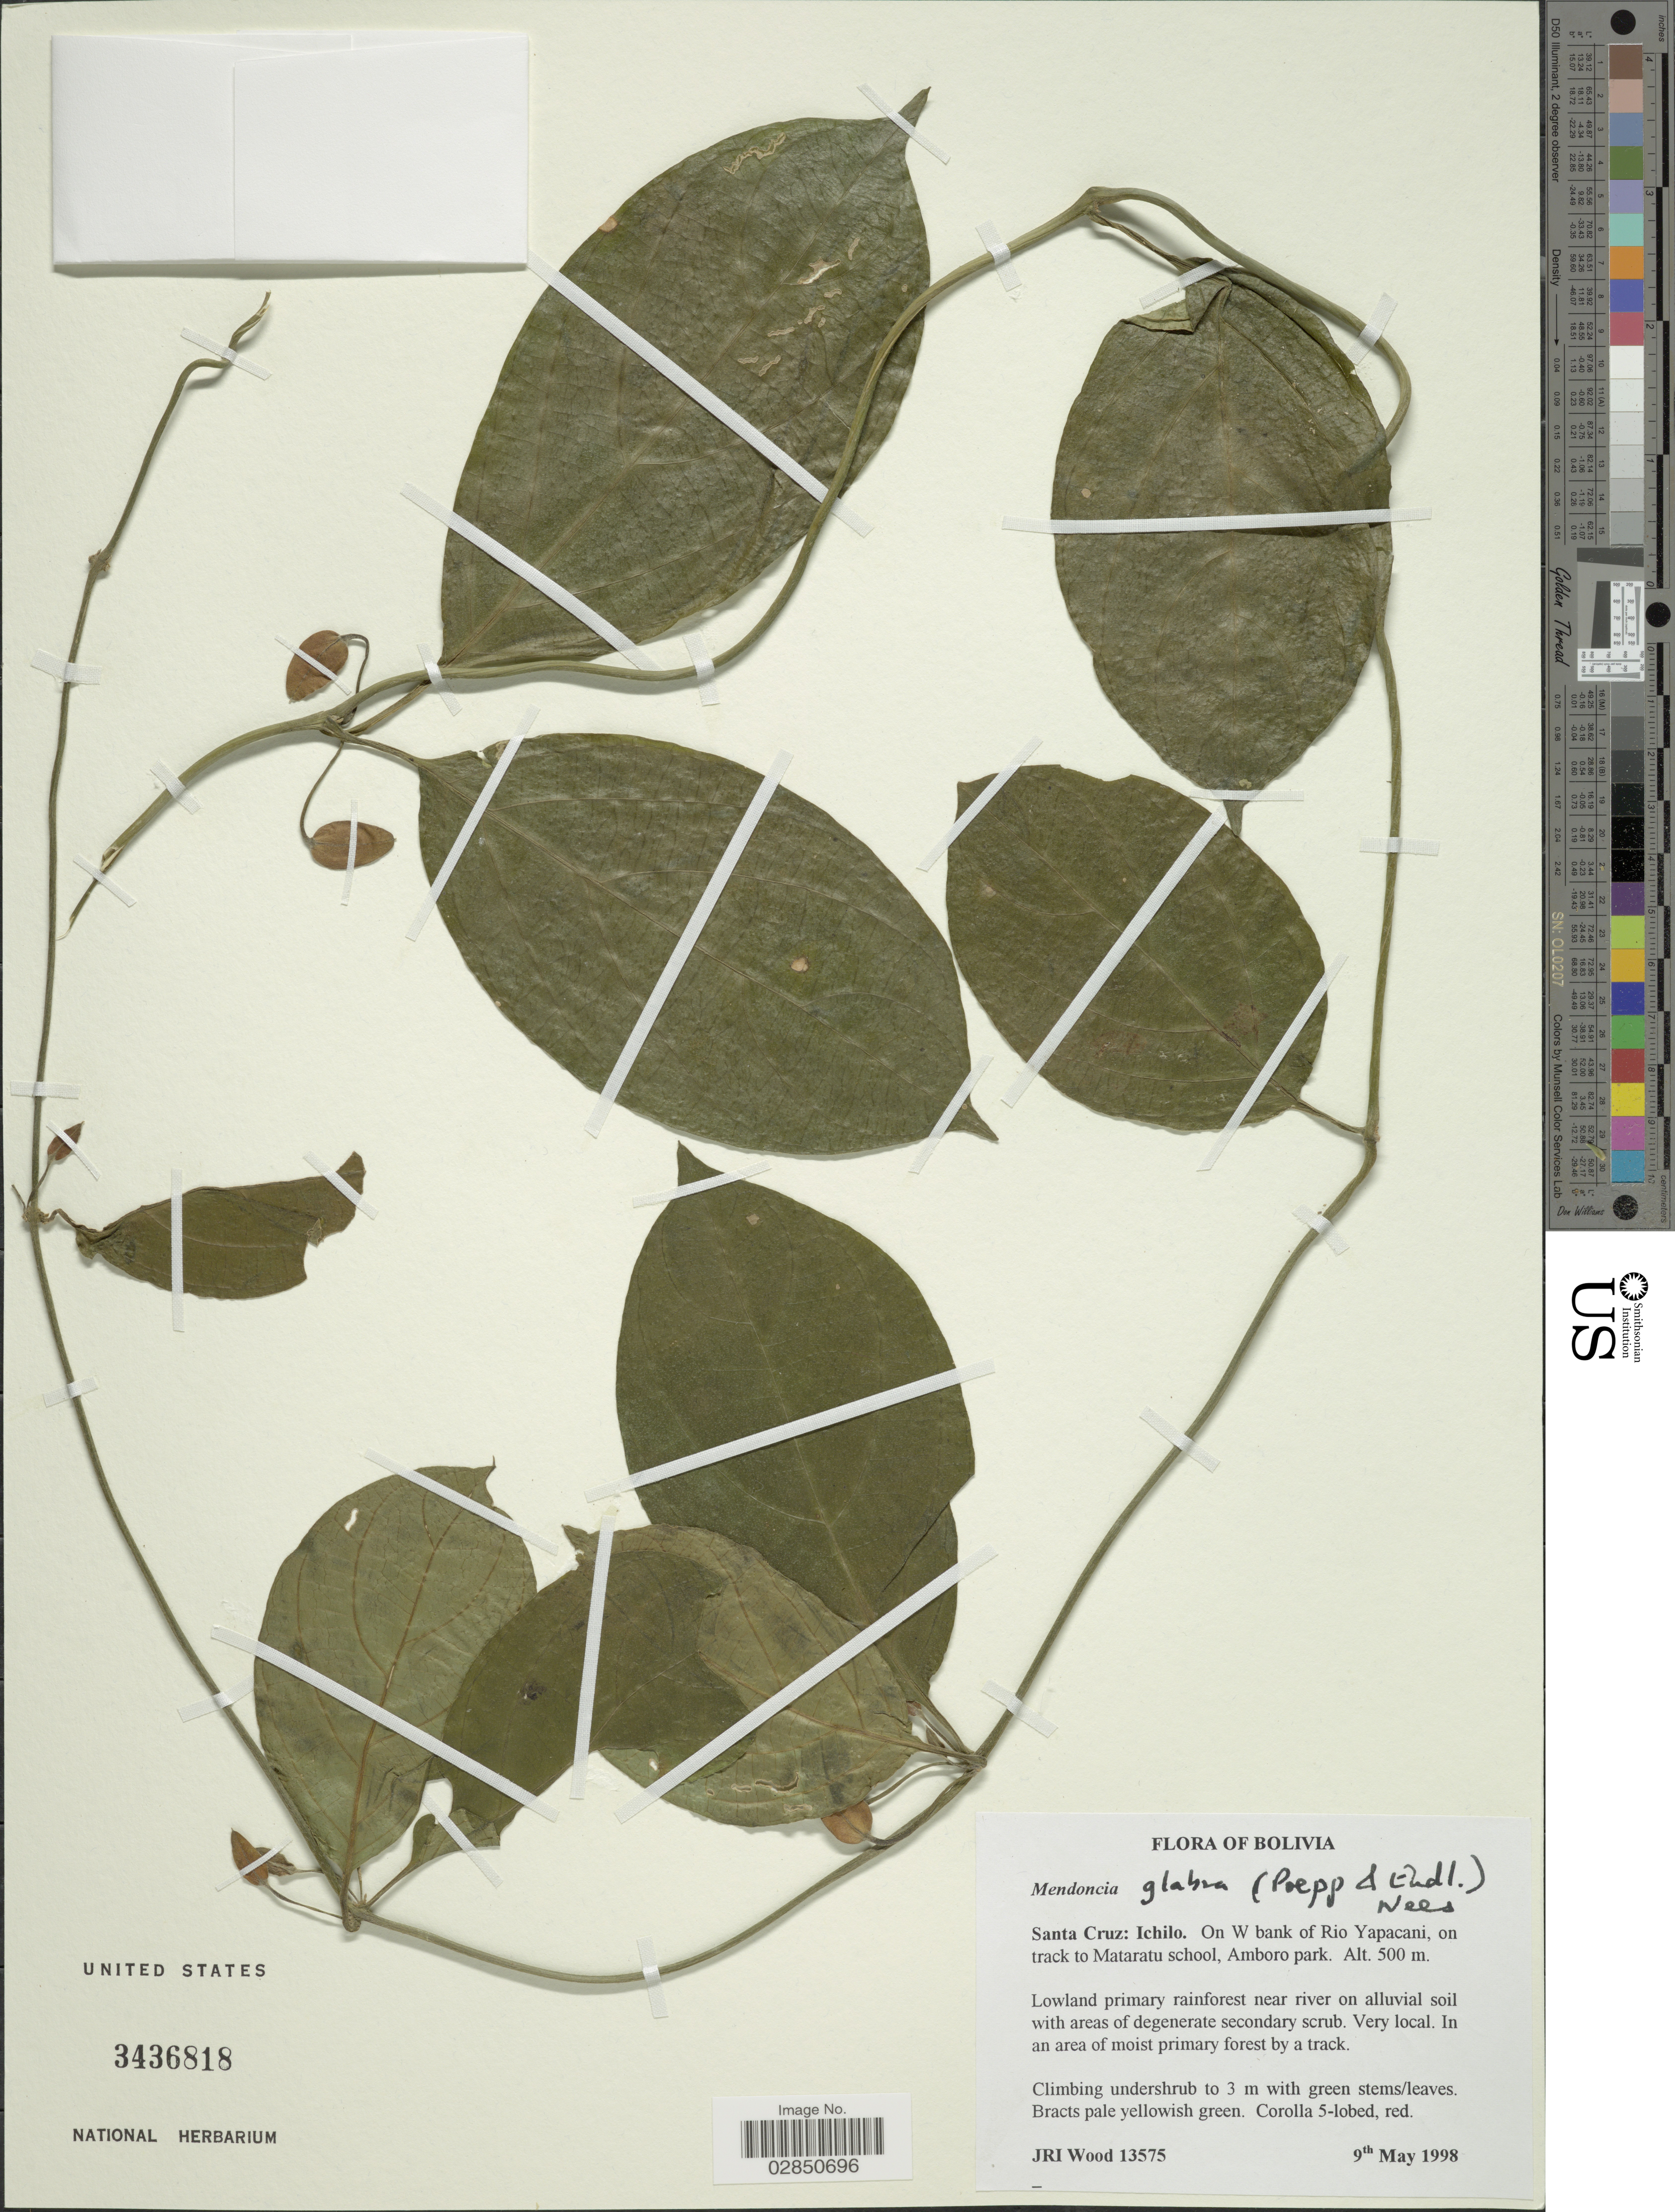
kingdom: Plantae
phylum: Tracheophyta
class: Magnoliopsida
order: Lamiales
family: Acanthaceae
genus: Mendoncia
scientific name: Mendoncia aspera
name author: (Ruiz & Pav.) Nees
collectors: J. R. I. Wood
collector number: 13575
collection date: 1998-05-09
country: Bolivia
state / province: Santa Cruz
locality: Santa Cruz: Ichilo, On W bank of Rio Yapacani, on track to Mataratu school, Amboro park.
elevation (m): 500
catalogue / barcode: US 3436818